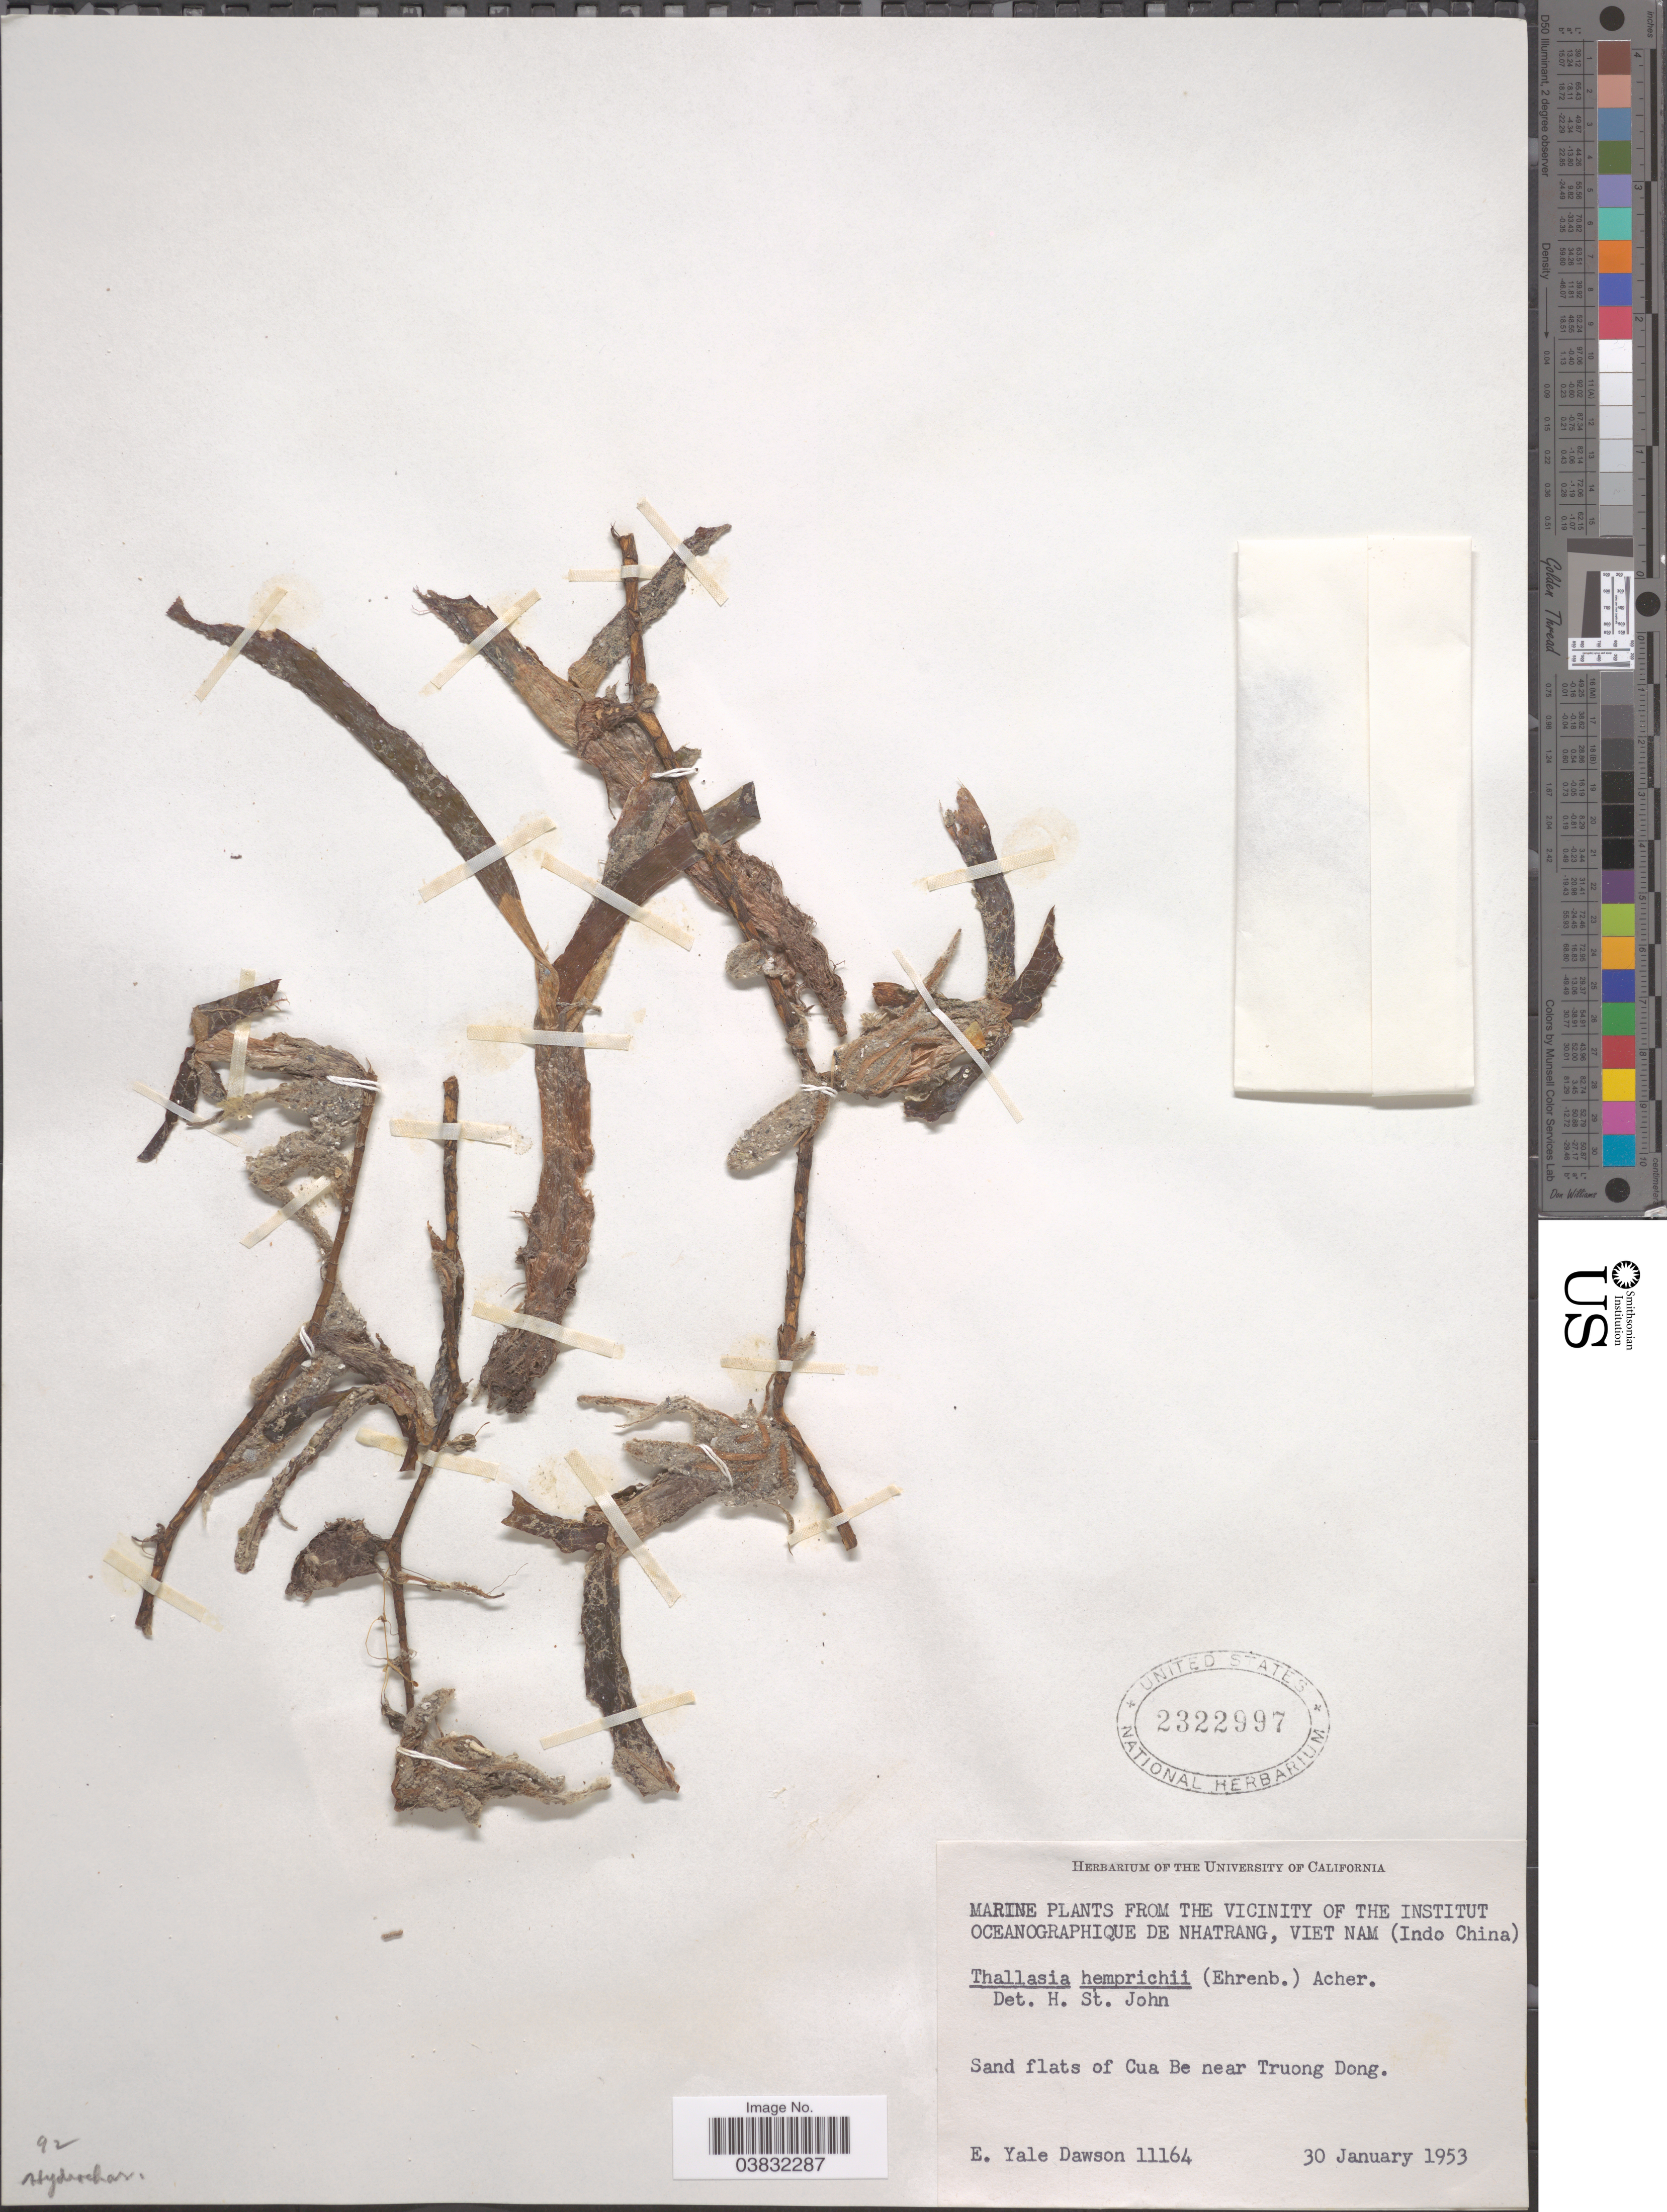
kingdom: Plantae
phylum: Tracheophyta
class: Liliopsida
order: Alismatales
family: Hydrocharitaceae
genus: Thalassia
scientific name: Thalassia hemprichii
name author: Asch.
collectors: N. Yensen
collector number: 11164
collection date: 1953-01-30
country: Vietnam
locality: Vicinity of the Institut Oceanographique de Nhatrang. Sand flats of Cua Be near Truong Dong.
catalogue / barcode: US 2322997